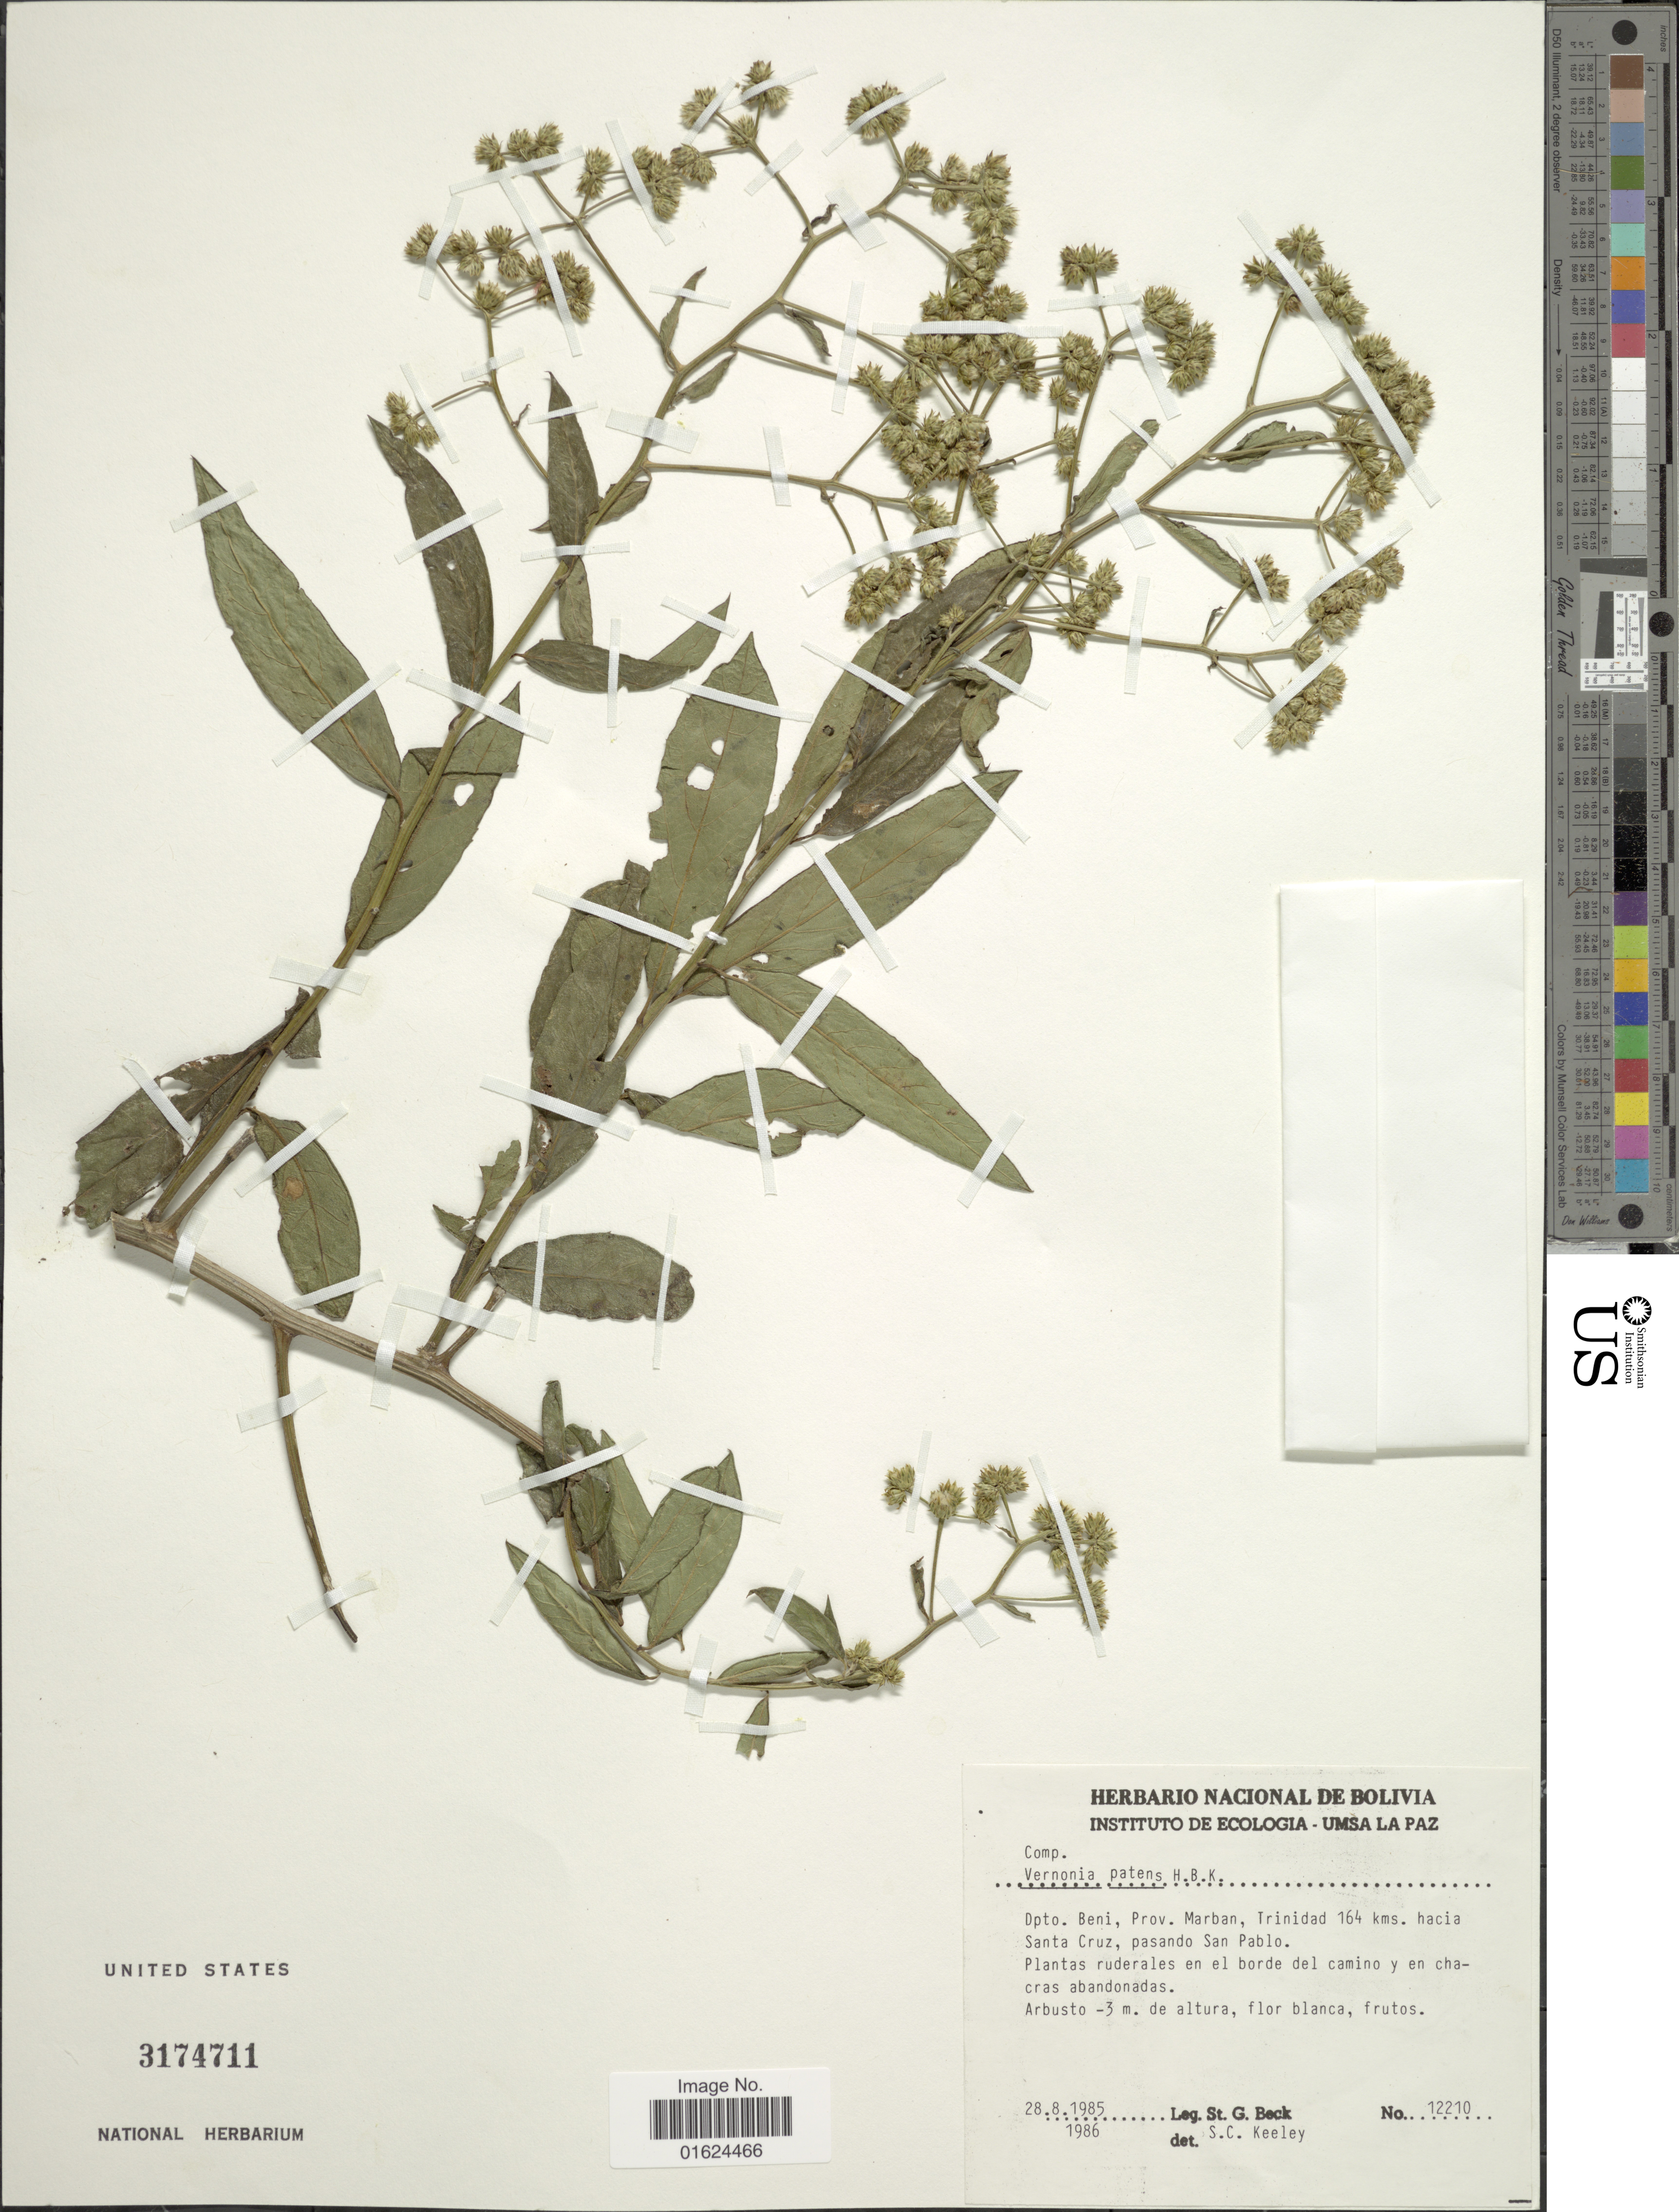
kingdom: Plantae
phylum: Tracheophyta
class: Magnoliopsida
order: Asterales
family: Asteraceae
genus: Vernonanthura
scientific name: Vernonanthura patens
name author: (Kunth) H. Rob.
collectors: S. G. Beck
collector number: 12210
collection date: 1985-08-28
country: Bolivia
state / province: Beni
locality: Dpto. Beni, Prov. Marban, Trinidad 164 kms. hacia Santa Cruz, pasando San pablo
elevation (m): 3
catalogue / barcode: US 3174711